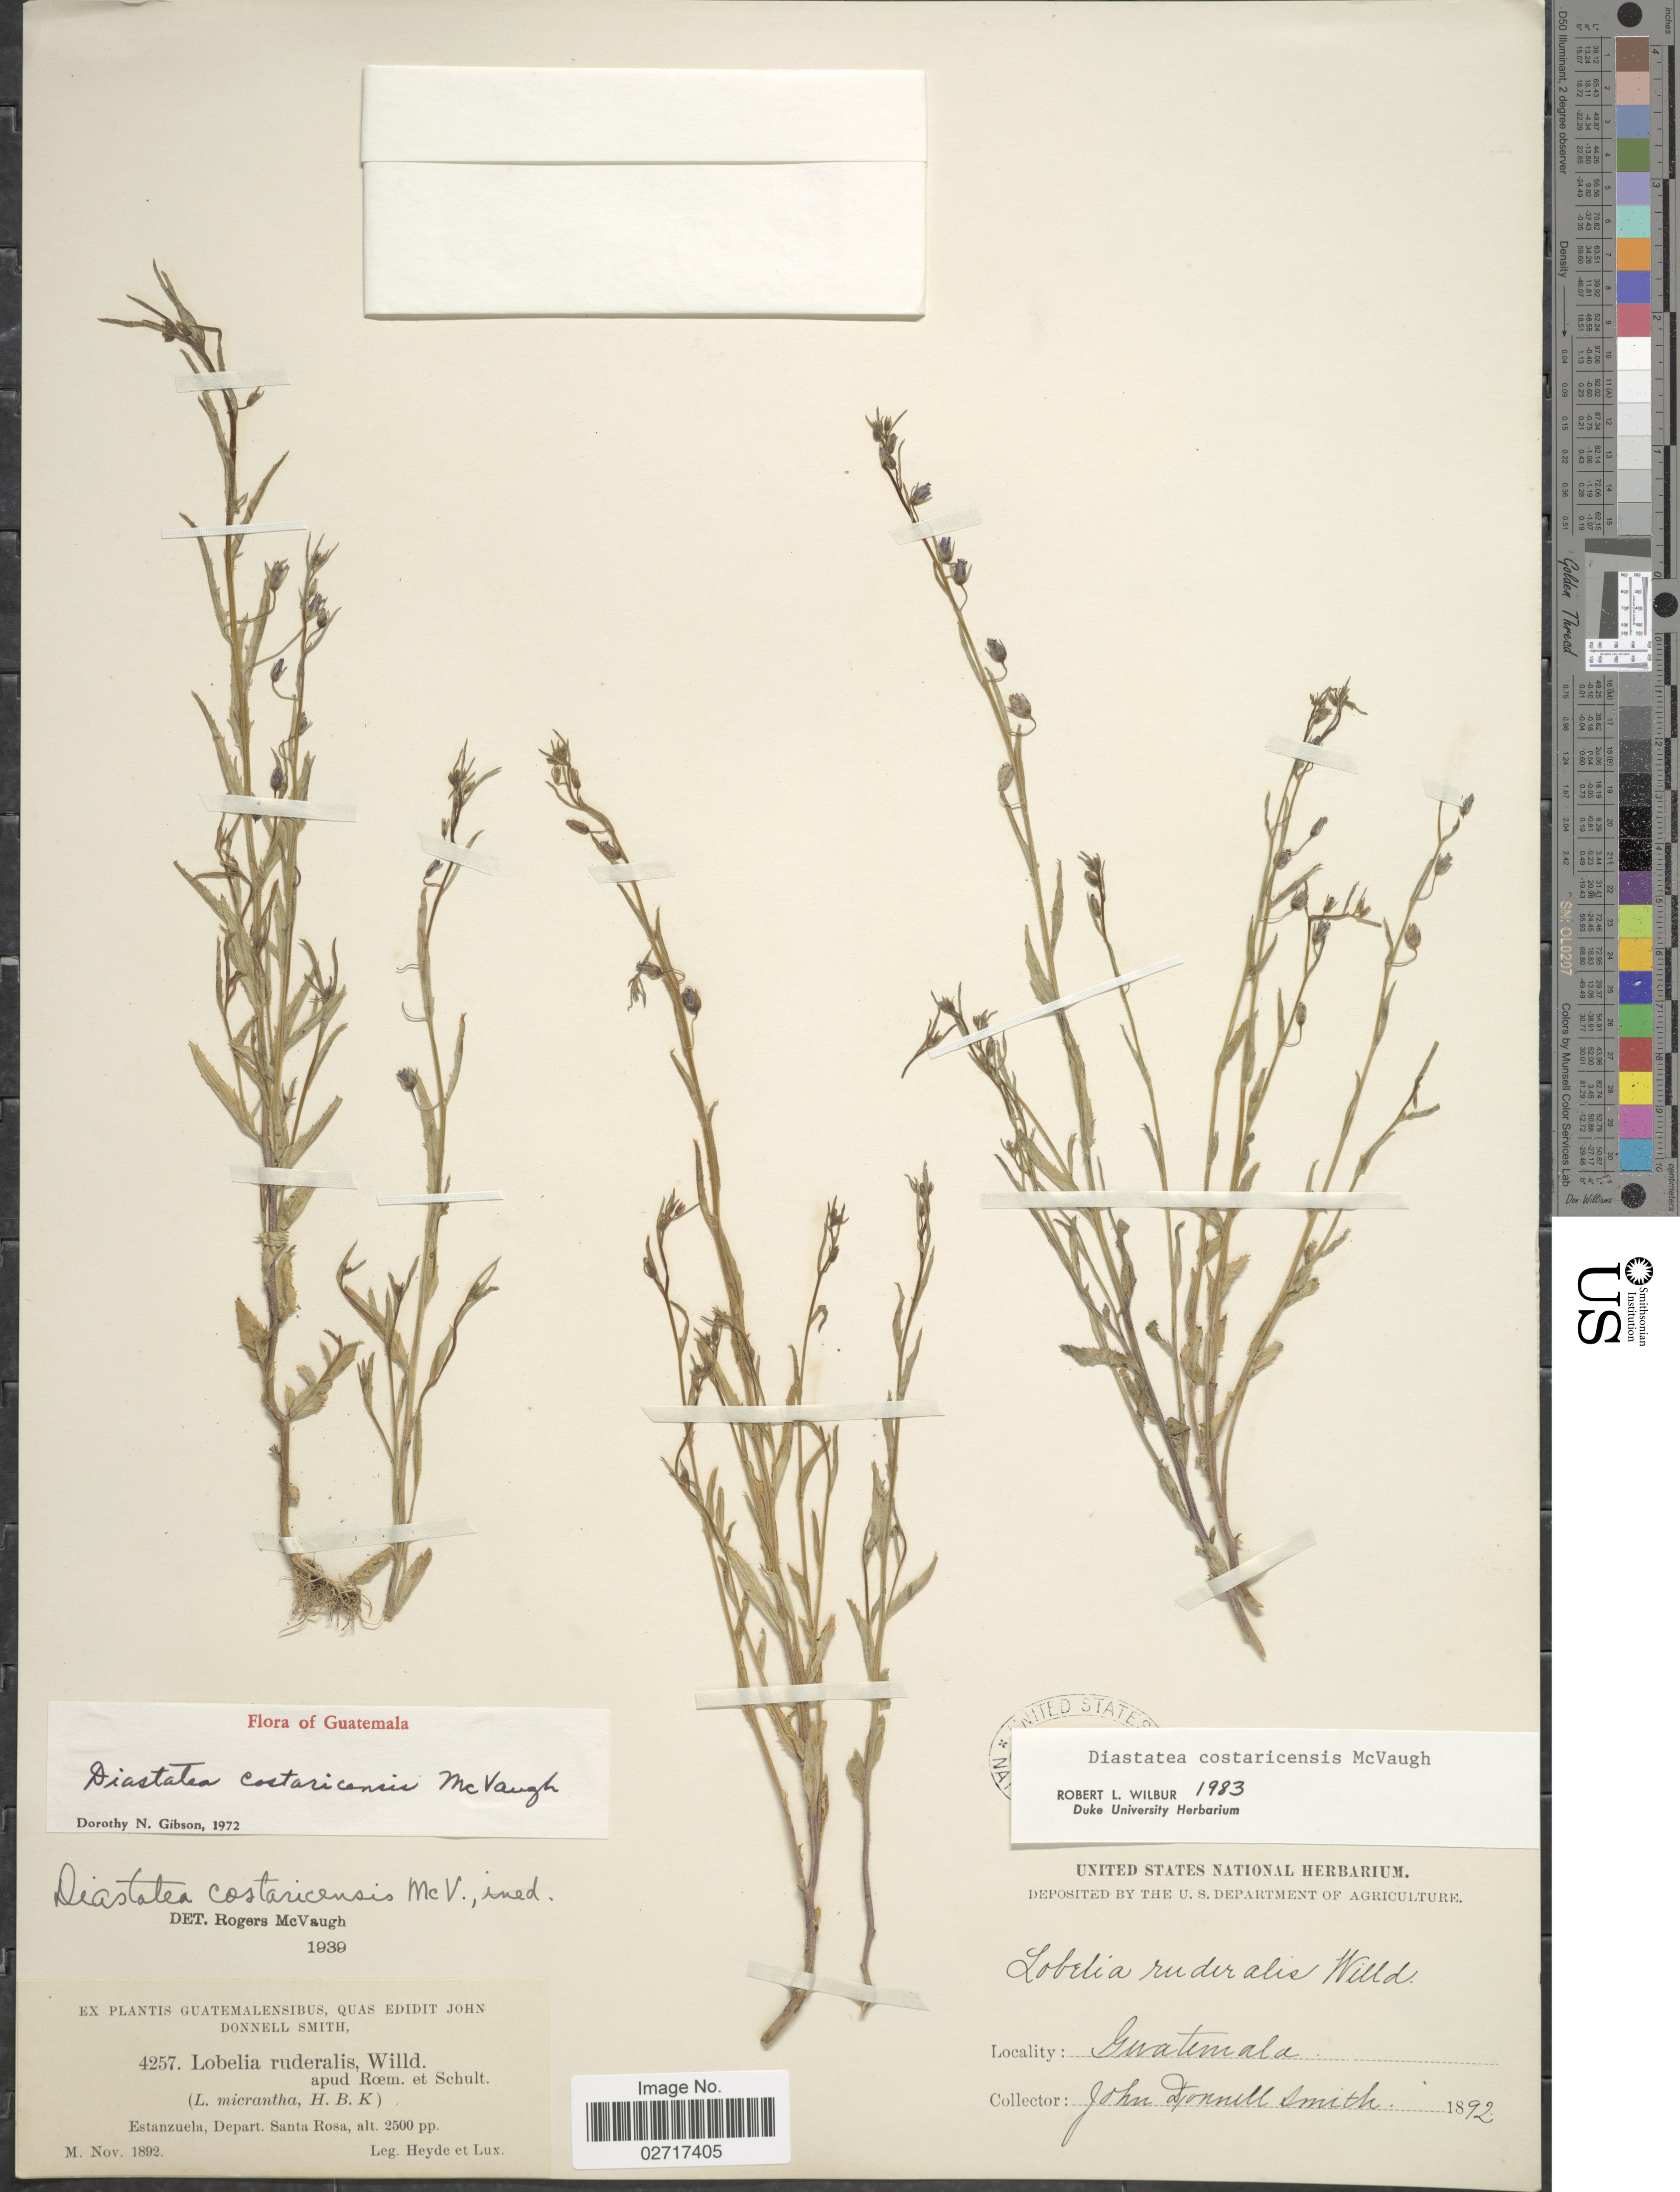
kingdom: Plantae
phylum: Tracheophyta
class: Magnoliopsida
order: Asterales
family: Campanulaceae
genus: Diastatea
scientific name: Diastatea costaricensis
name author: McVaugh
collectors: Heyde & Lux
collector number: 4257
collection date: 1892-11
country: Guatemala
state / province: Santa Rosa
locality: Estanzuela, Depart. Santa Rosa.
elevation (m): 762